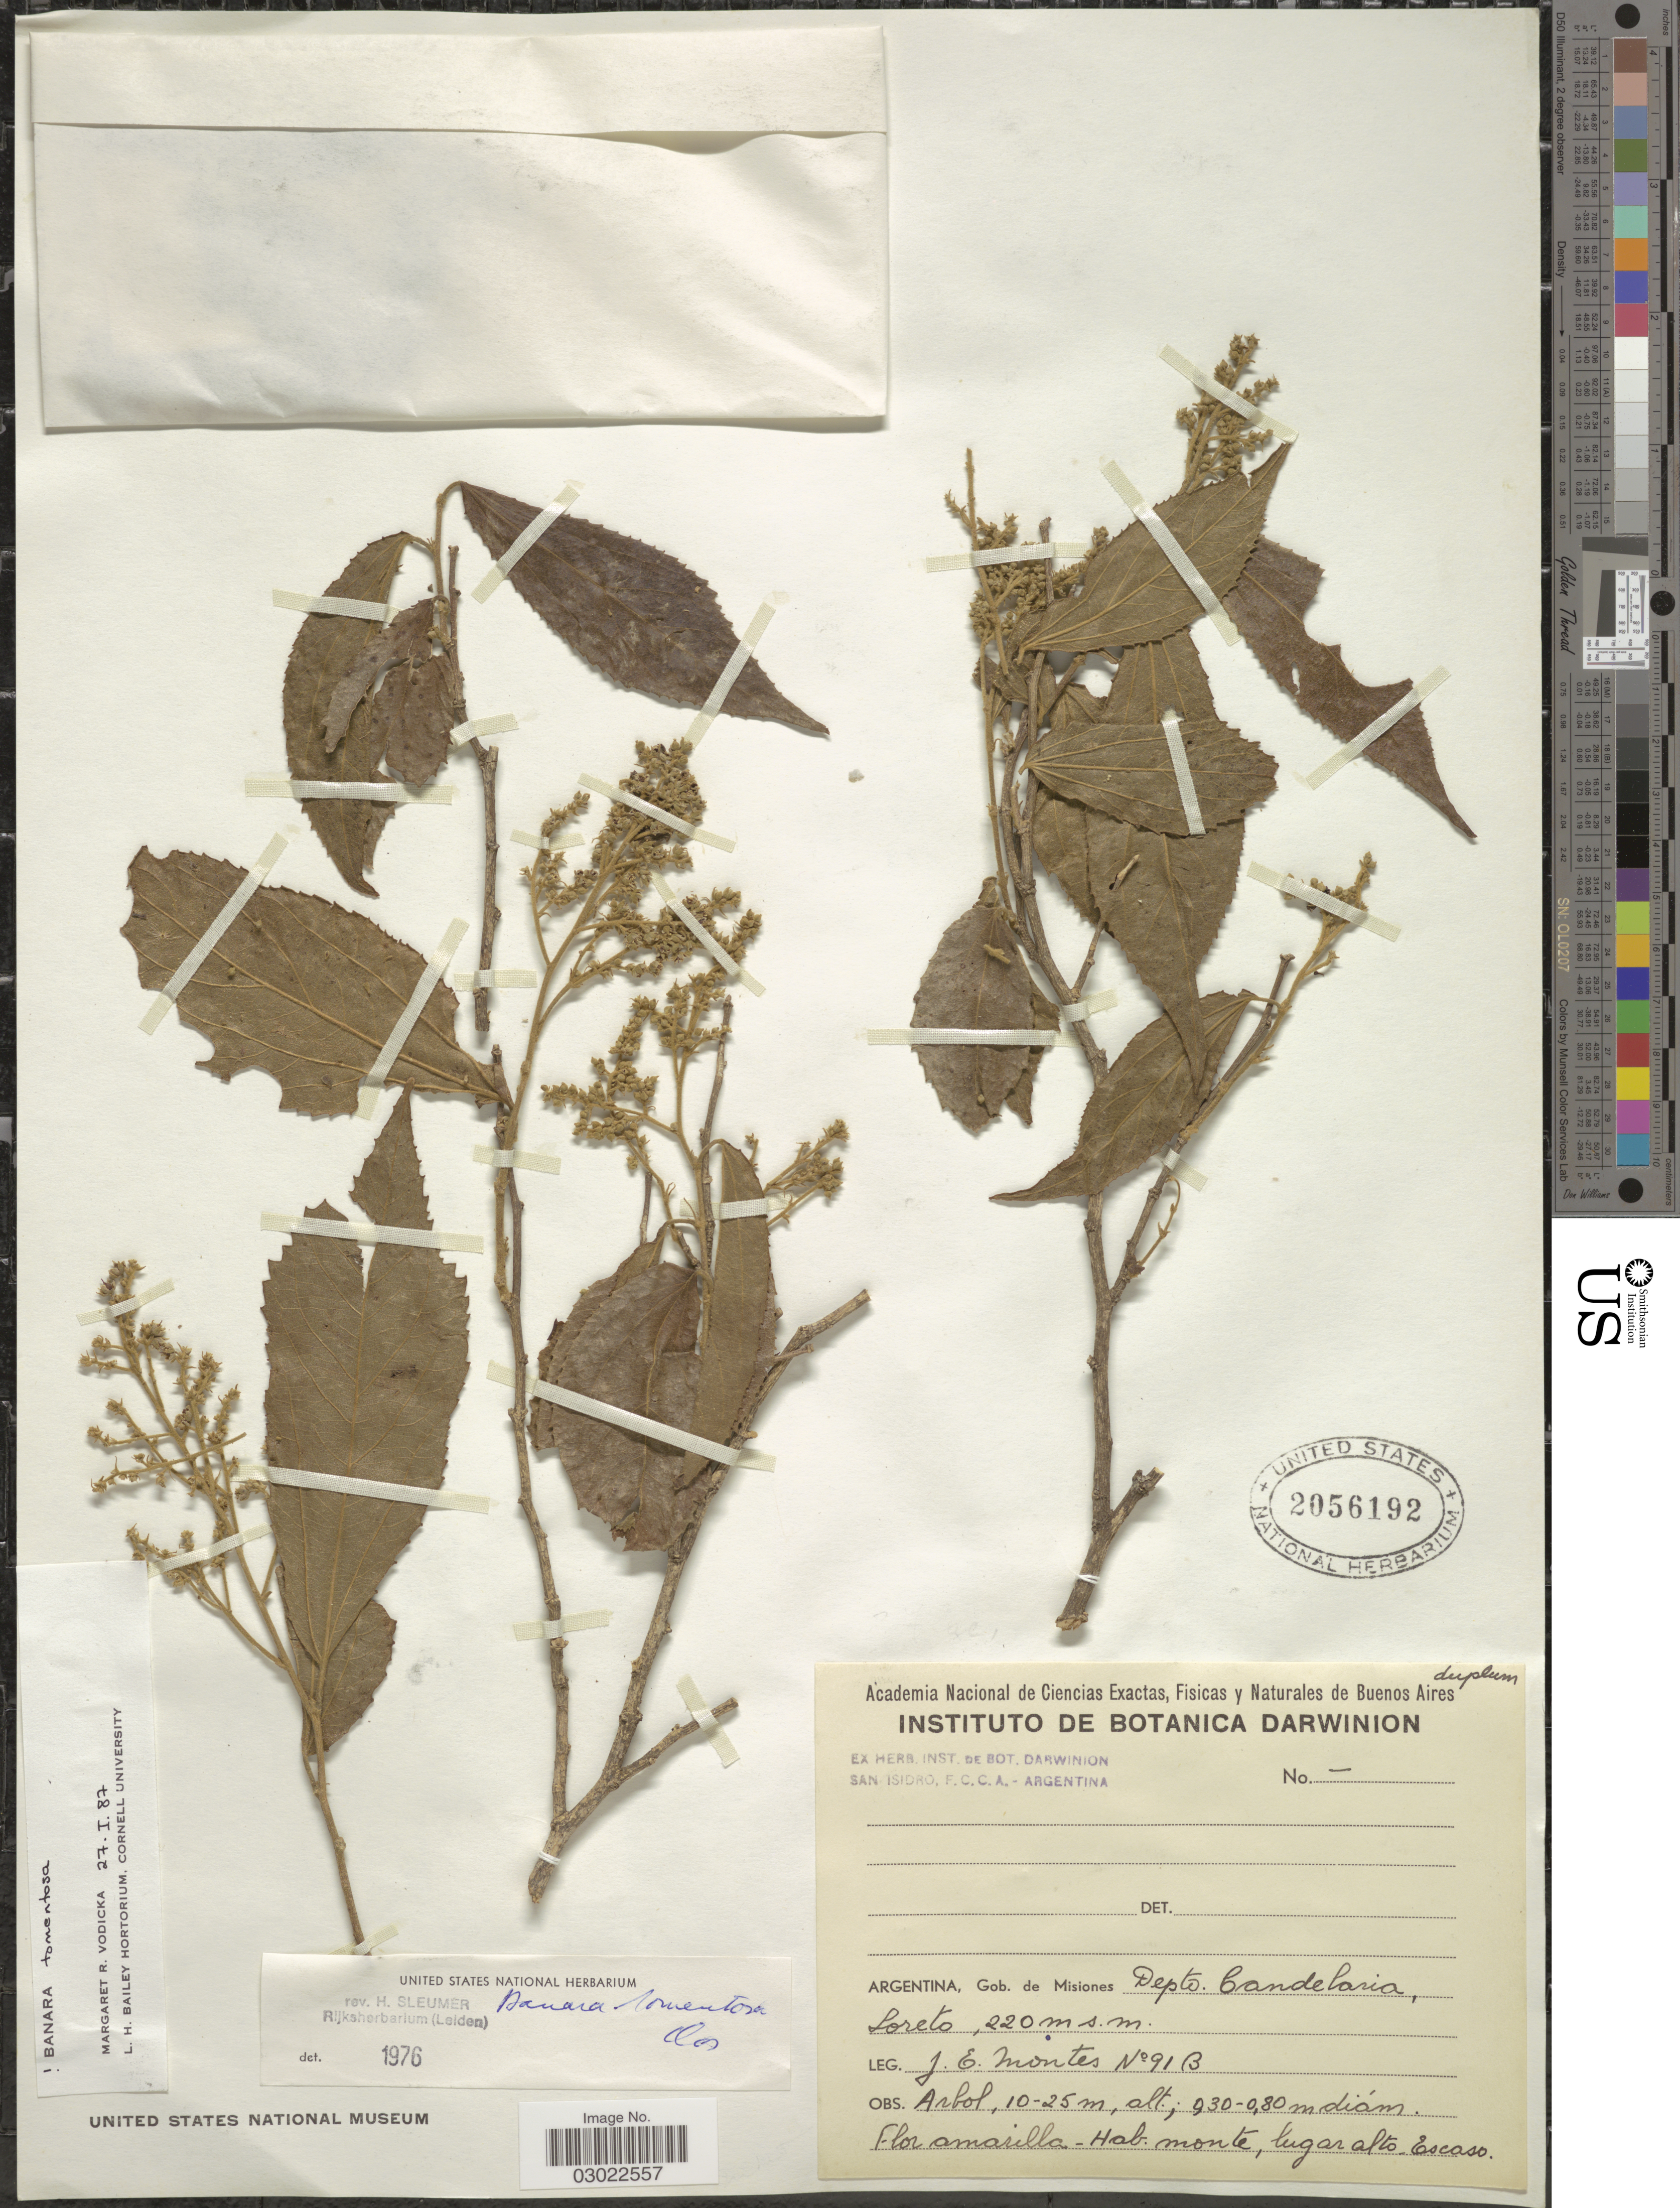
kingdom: Plantae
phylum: Tracheophyta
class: Magnoliopsida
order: Malpighiales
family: Salicaceae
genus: Banara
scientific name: Banara tomentosa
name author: Clos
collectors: J. E. Montes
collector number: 91B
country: Argentina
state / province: Misiones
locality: Gob. de Misiones Depto Candelaria, Loreto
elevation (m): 220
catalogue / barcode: US 2056192